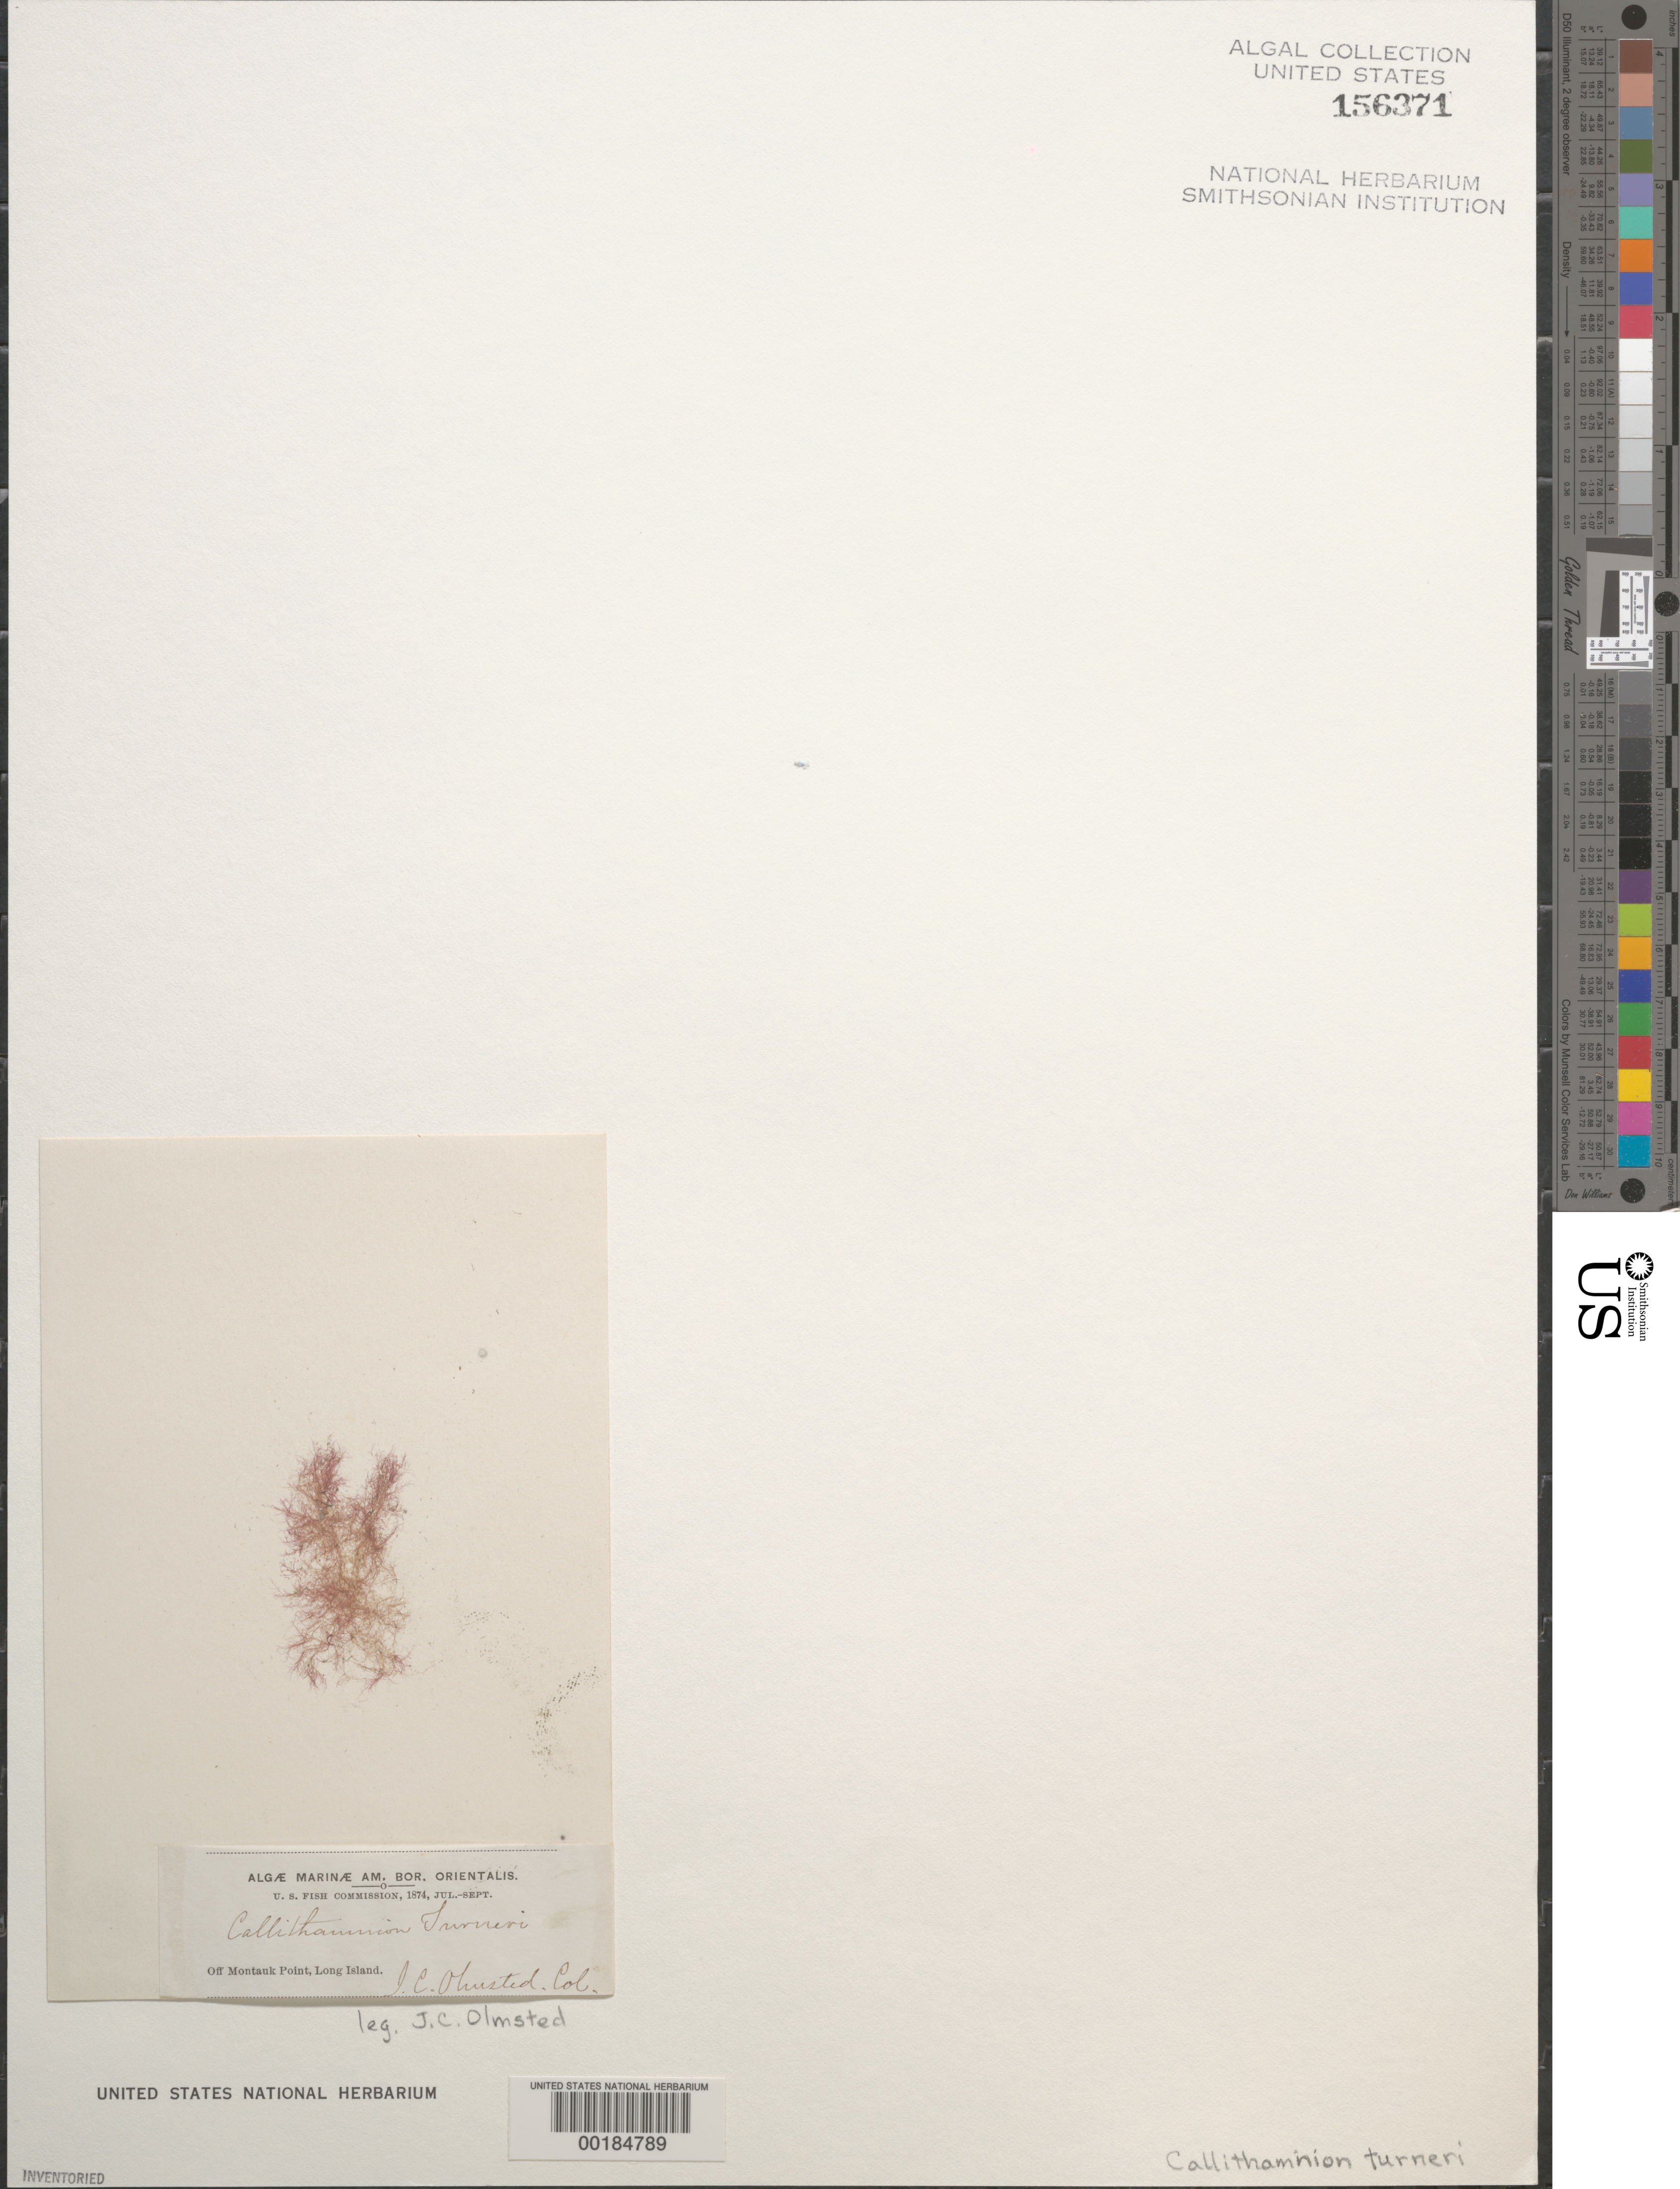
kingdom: Plantae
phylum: Rhodophyta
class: Florideophyceae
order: Ceramiales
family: Callithamniaceae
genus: Callithamnion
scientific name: Callithamnion turneri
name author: (Mert. ex Roth) C. Agardh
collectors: J. Olmsted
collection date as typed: Jul 1874 TO -- Sep 1874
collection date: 1874-07/1874-09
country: United States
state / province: New York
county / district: Suffolk County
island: Long Island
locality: Off Montauk Point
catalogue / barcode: US 156371